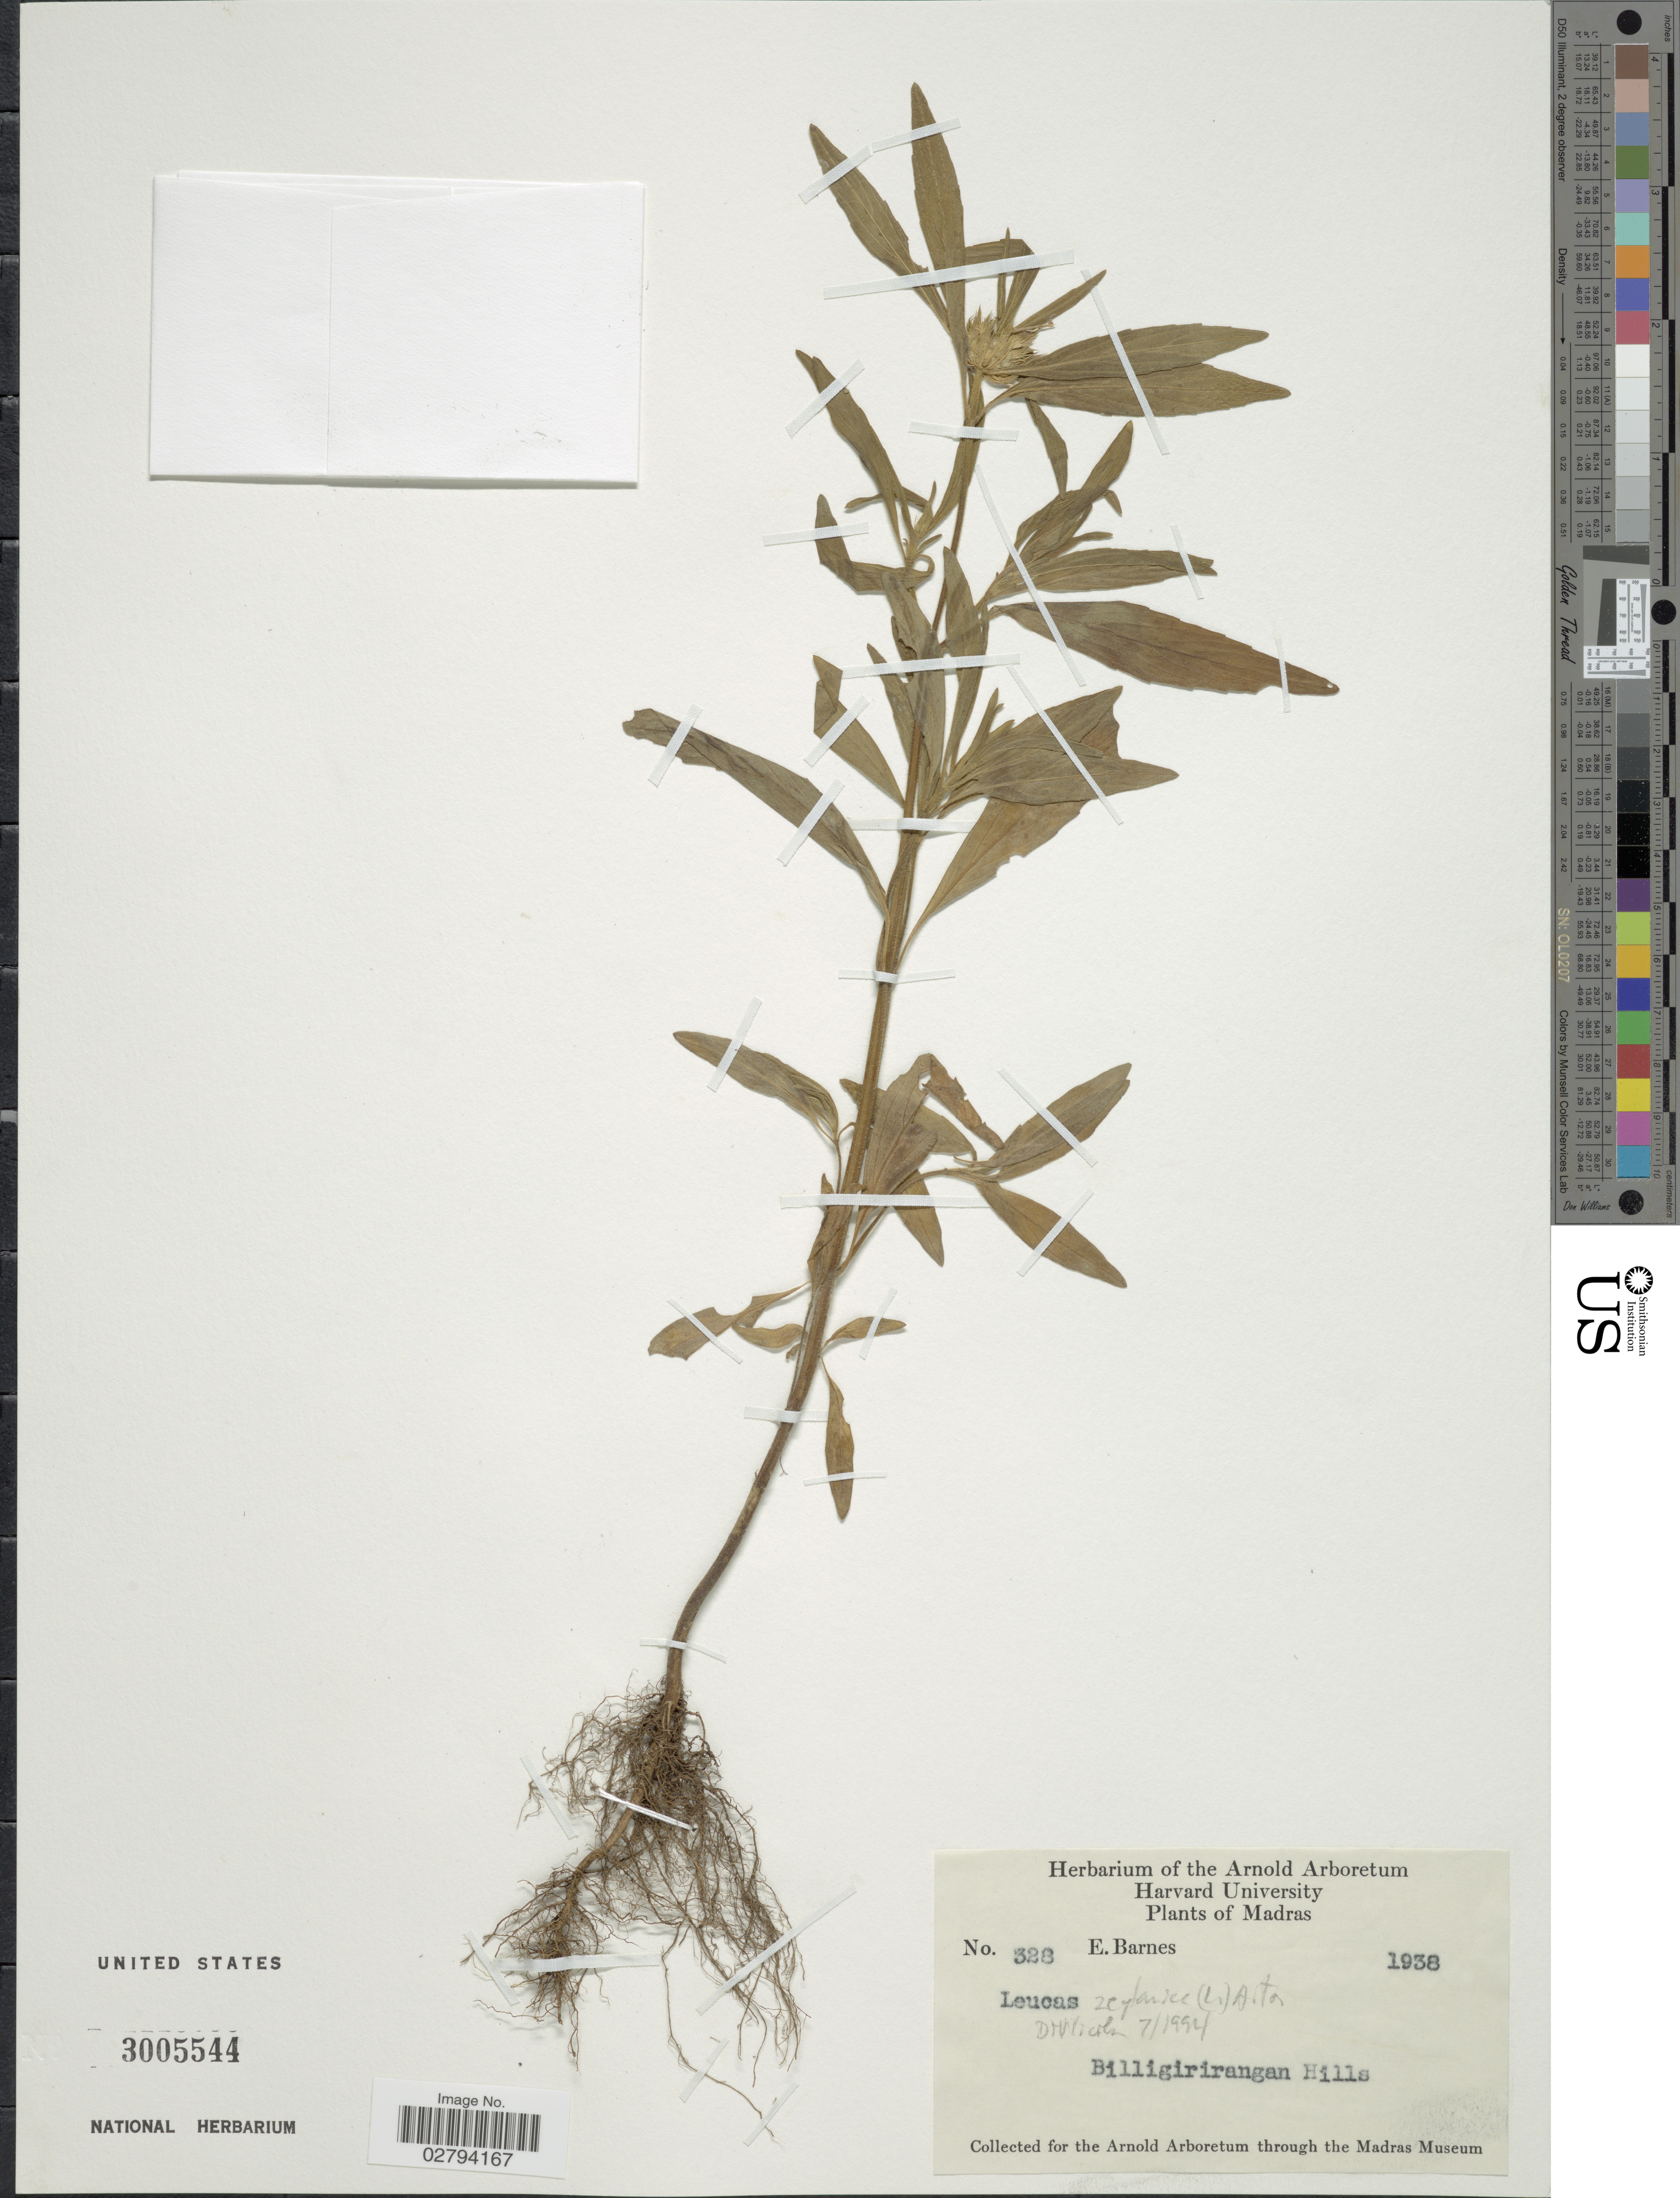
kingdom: Plantae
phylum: Tracheophyta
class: Magnoliopsida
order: Lamiales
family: Lamiaceae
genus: Leucas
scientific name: Leucas zeylanica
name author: (L.) W.T. Aiton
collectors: E. Barnes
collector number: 328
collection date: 1938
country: India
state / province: Tamil Nadu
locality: Madras, Billigirirangan Hills.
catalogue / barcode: US 3005544